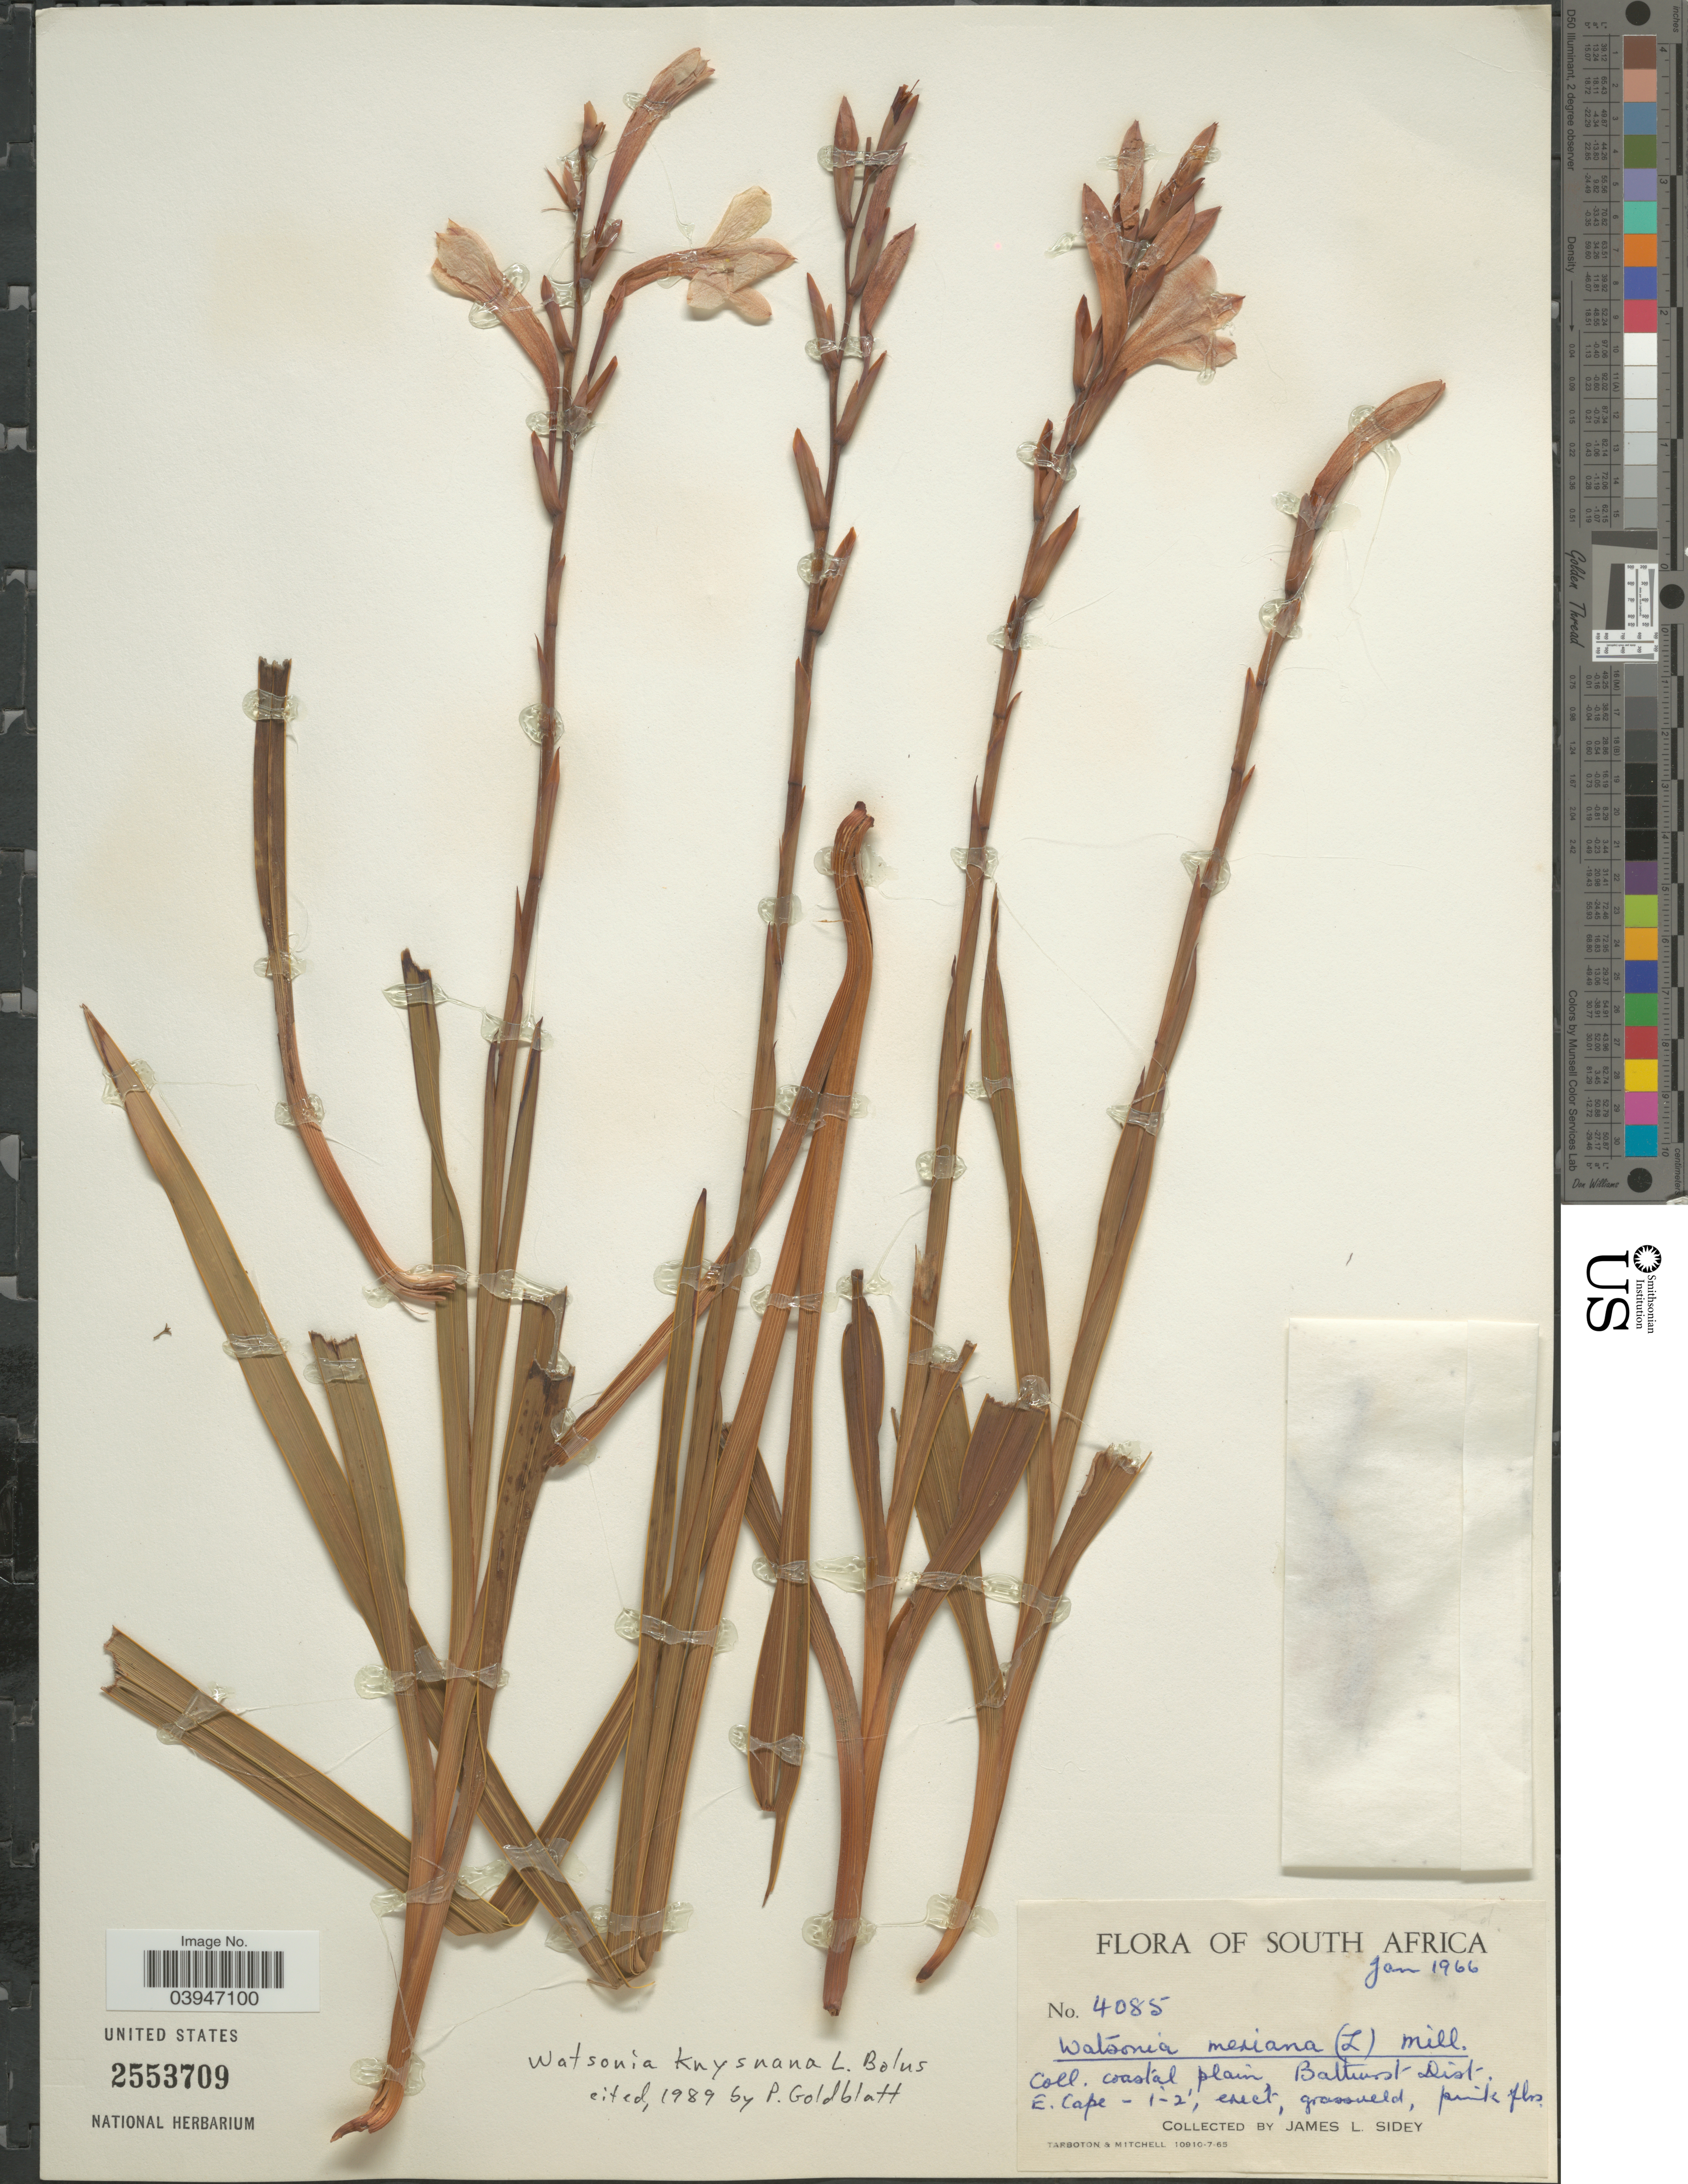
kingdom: Plantae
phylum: Tracheophyta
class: Liliopsida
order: Asparagales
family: Iridaceae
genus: Watsonia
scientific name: Watsonia knysnana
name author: L. Bolus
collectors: J. L. Sidey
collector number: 4085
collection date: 1966-01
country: South Africa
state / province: Eastern Cape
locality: Coastal plain, Bathurst Dist. E. Cape.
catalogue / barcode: US 2553709